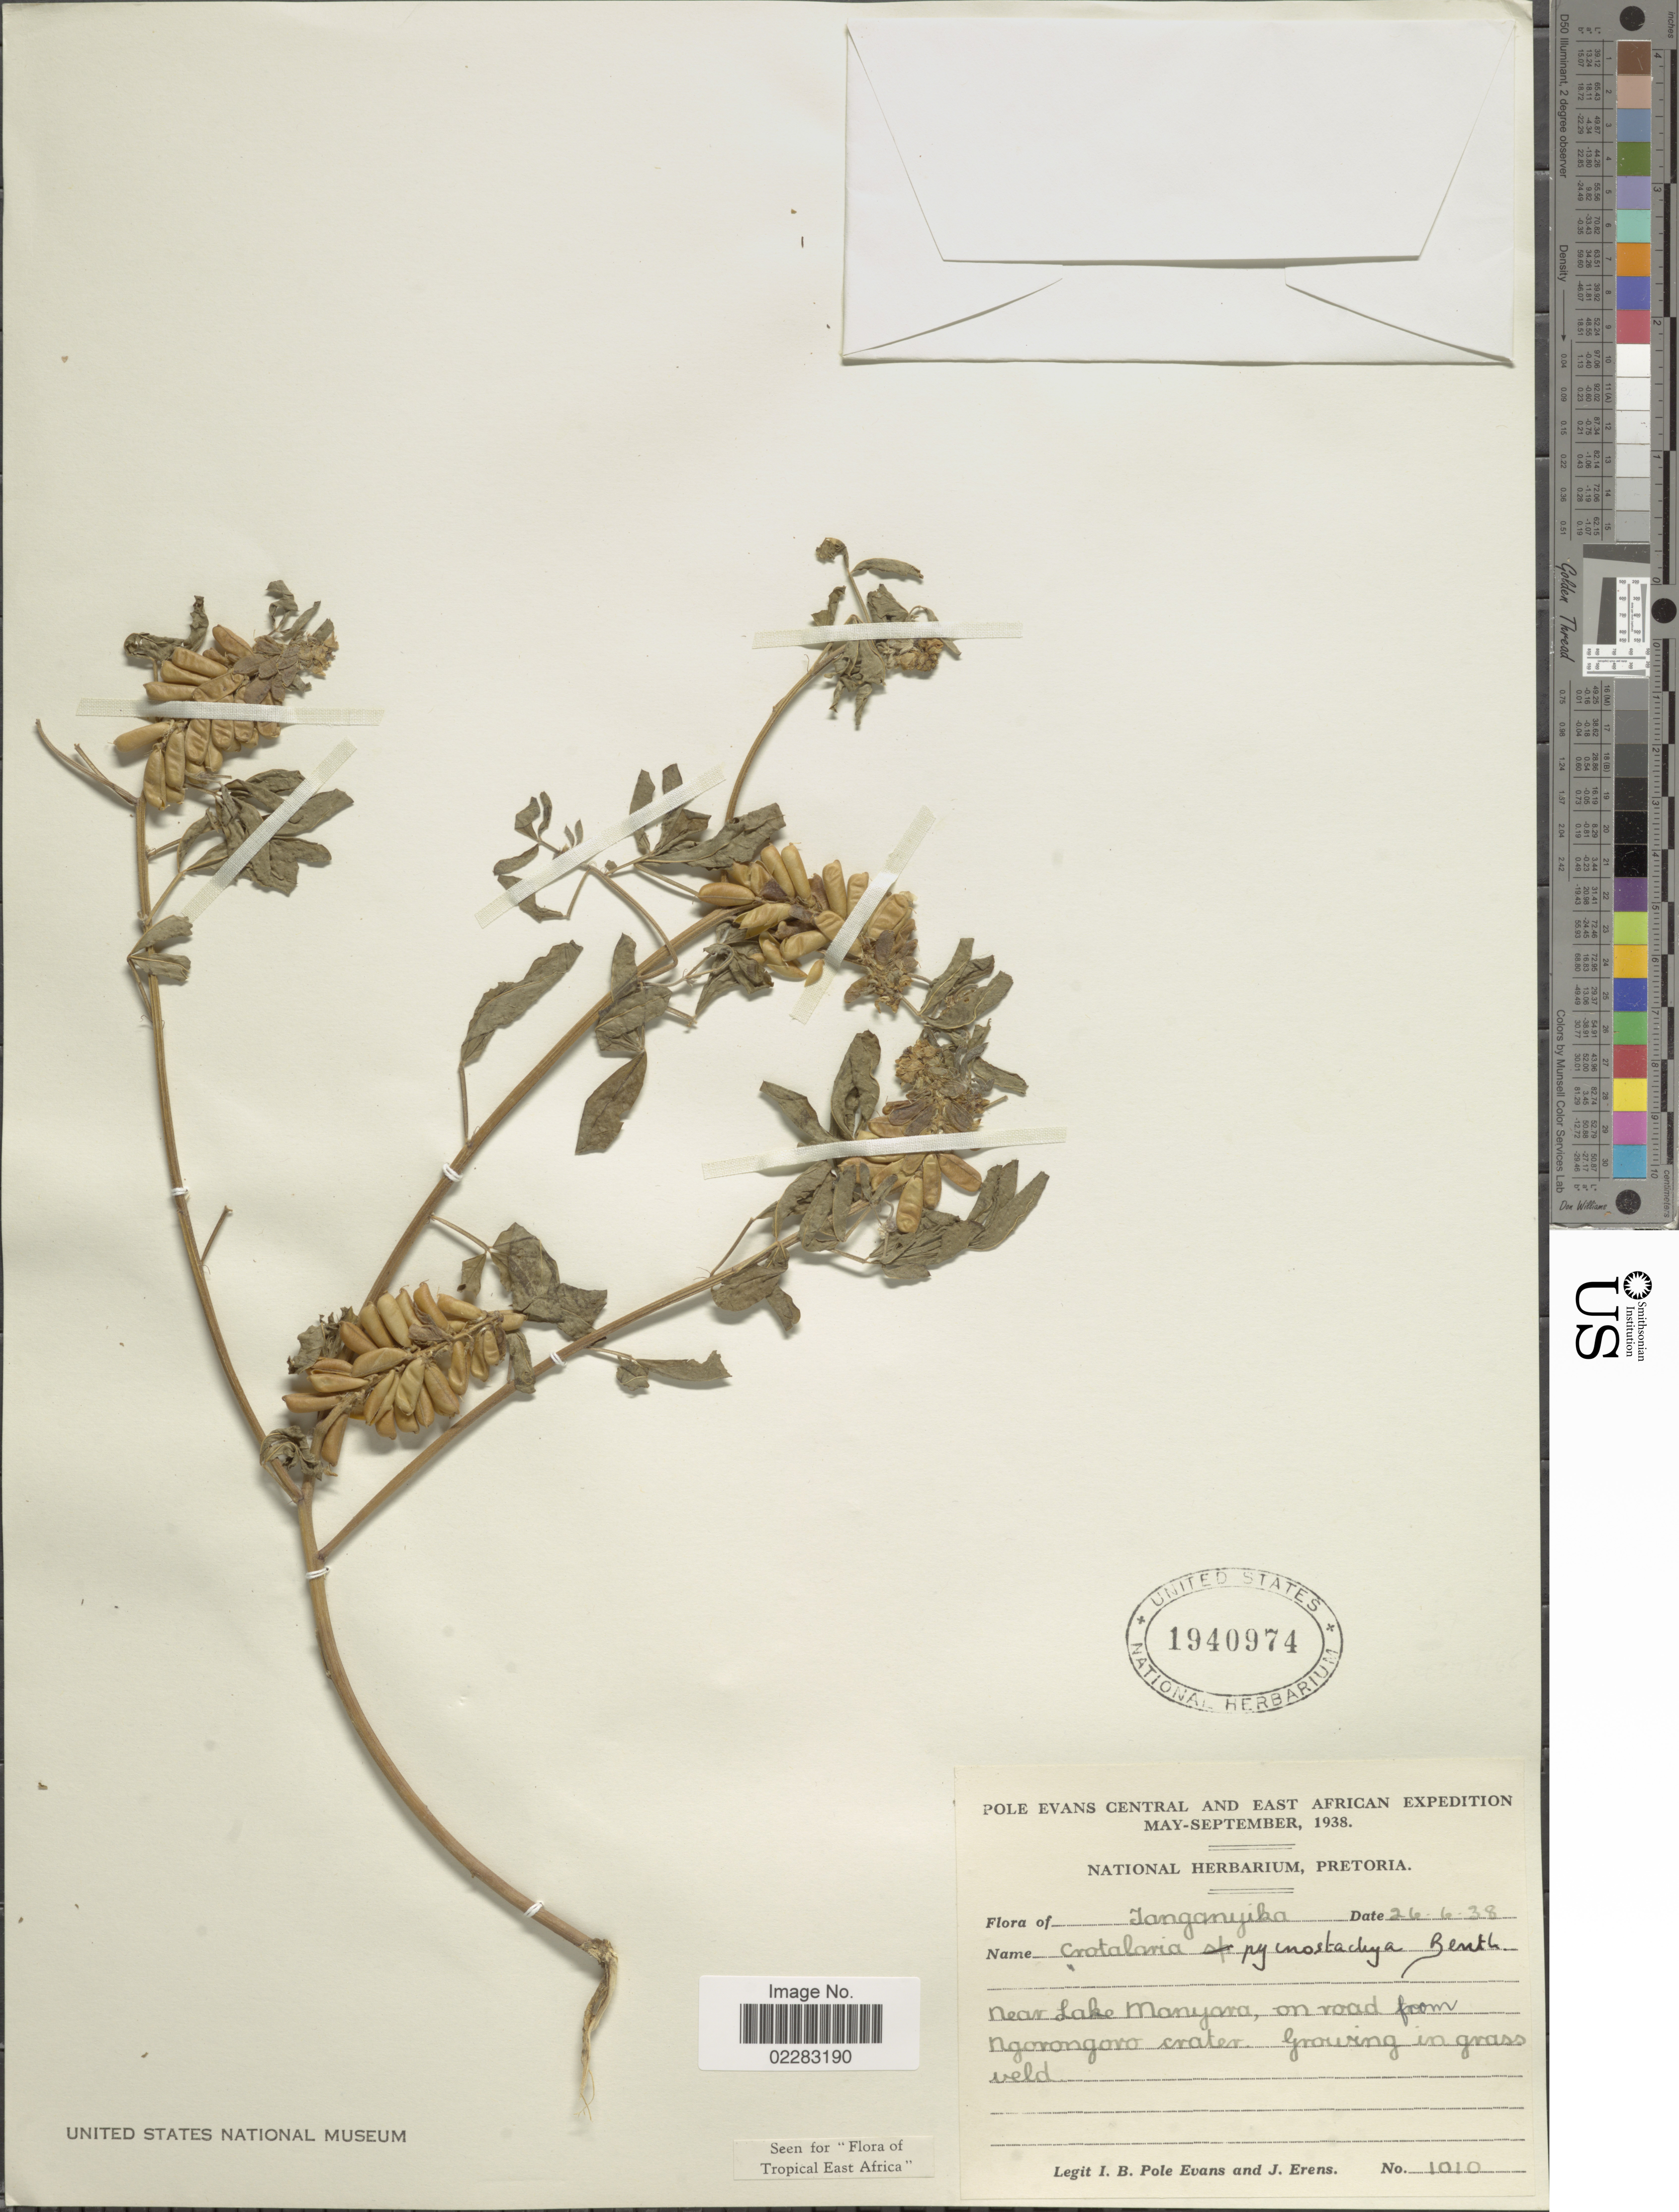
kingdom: Plantae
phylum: Tracheophyta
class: Magnoliopsida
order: Fabales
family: Fabaceae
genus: Crotalaria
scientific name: Crotalaria pycnostachya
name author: Benth.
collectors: I. B. Pole-Evans & J. Erens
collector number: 1010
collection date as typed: Transcribed d/m/y: 26/6/38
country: Tanzania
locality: Tanganyika, near lake Manyora, on road from Ngorongoro crater.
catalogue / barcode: US 1940974